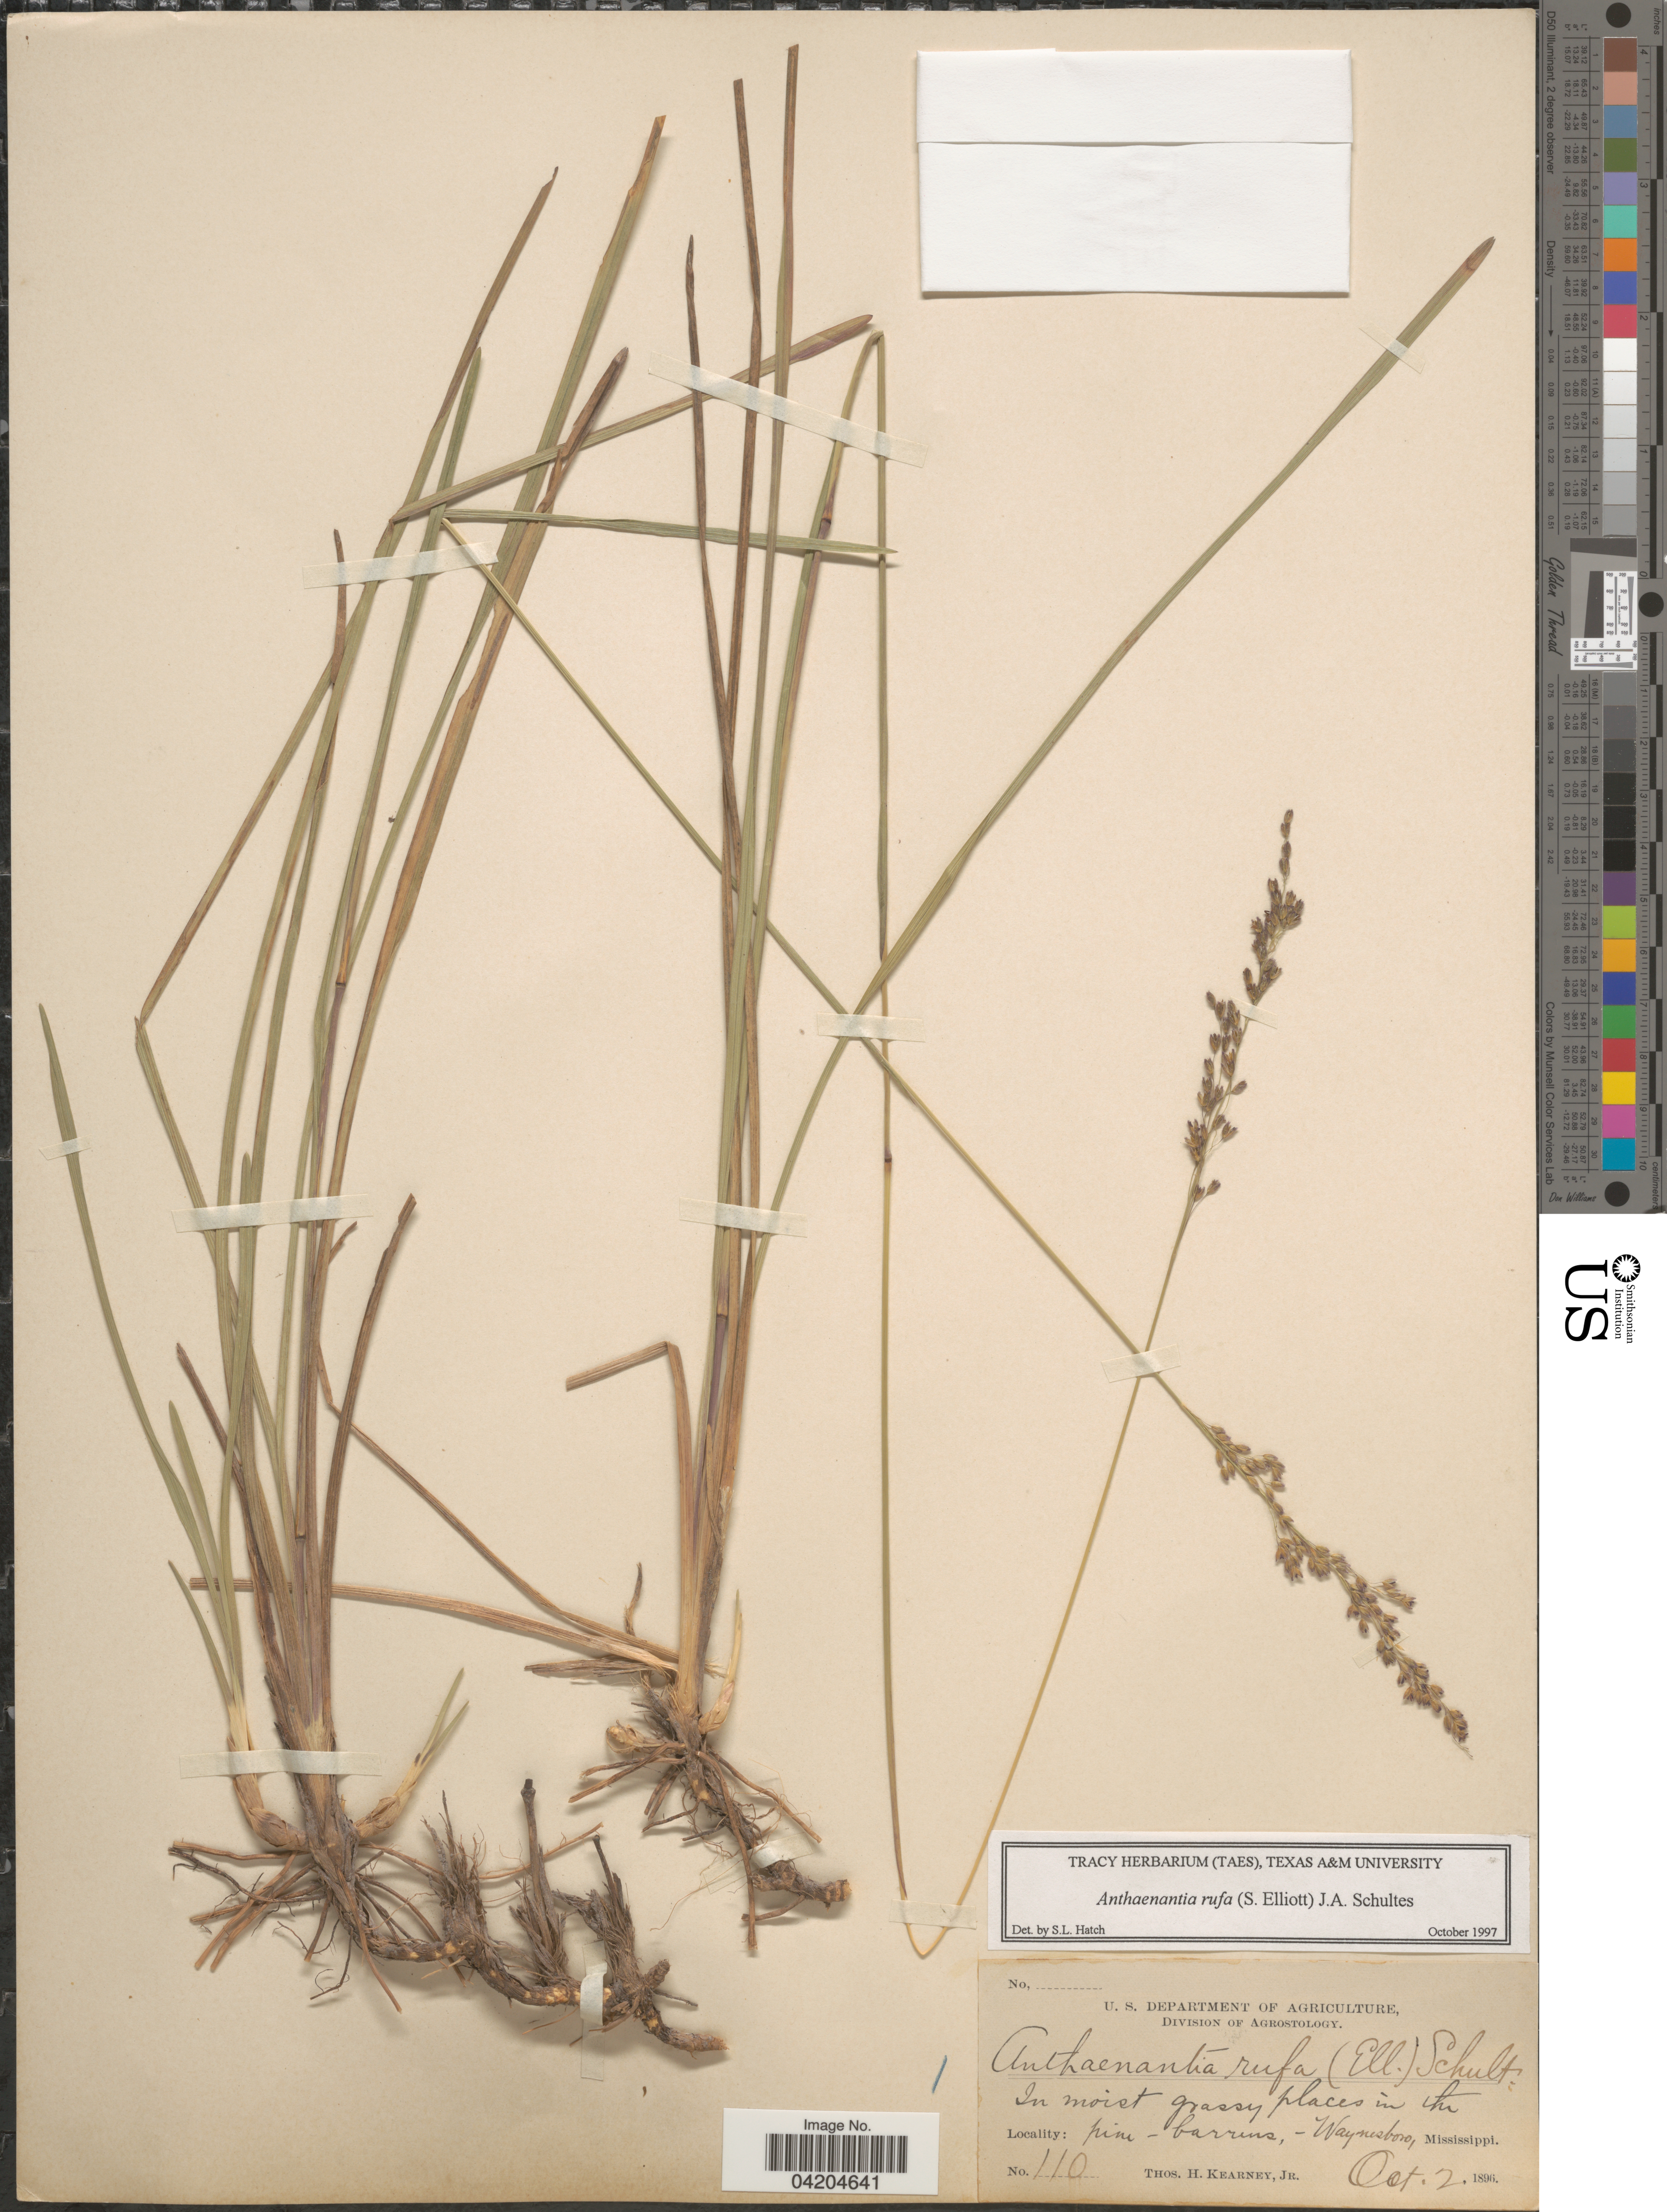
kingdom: Plantae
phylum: Tracheophyta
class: Liliopsida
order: Poales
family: Poaceae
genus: Anthaenantia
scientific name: Anthaenantia rufa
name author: (Elliott) Schult.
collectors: T. H. Kearney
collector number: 110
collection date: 1896-10-02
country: United States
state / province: Mississippi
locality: In moist grassy places in the pine- barrens, -Waynesboro.